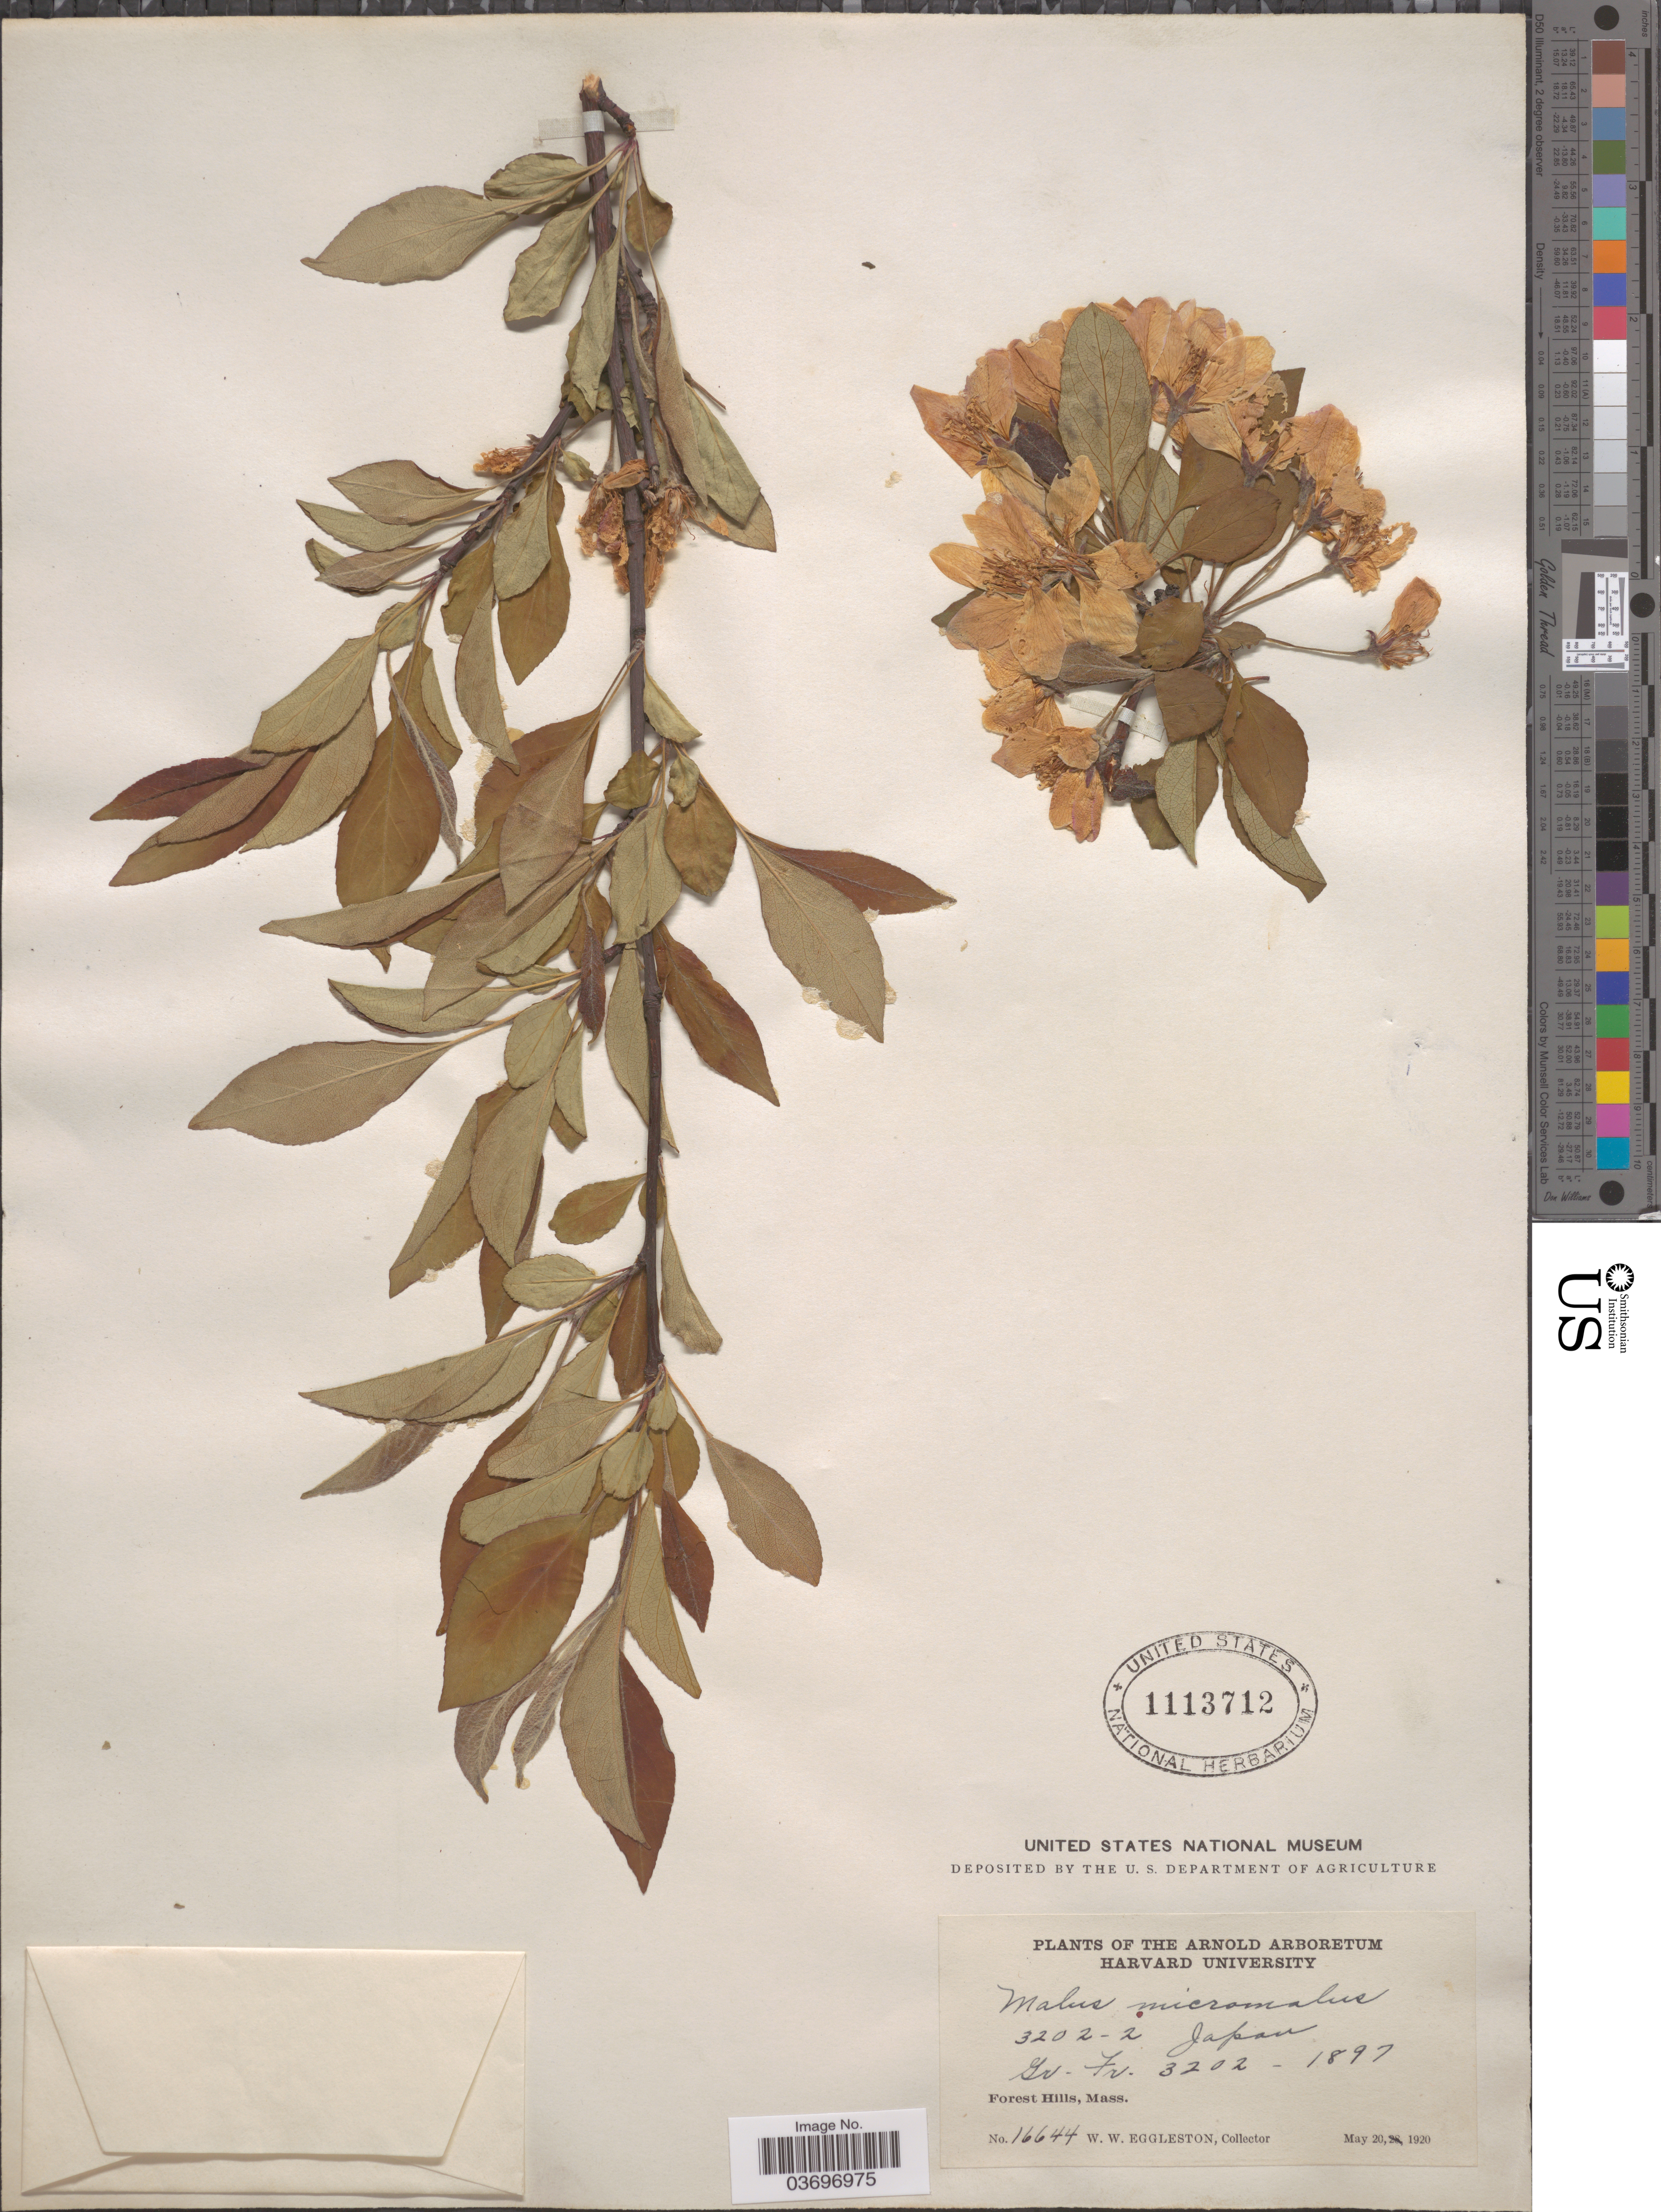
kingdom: Plantae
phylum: Tracheophyta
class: Magnoliopsida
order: Rosales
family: Rosaceae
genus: Malus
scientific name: Malus micromalus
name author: Makino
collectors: W. W. Eggleston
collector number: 16644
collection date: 1920-05-20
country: United States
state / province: Massachusetts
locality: Forest Hills.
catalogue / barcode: US 1113712